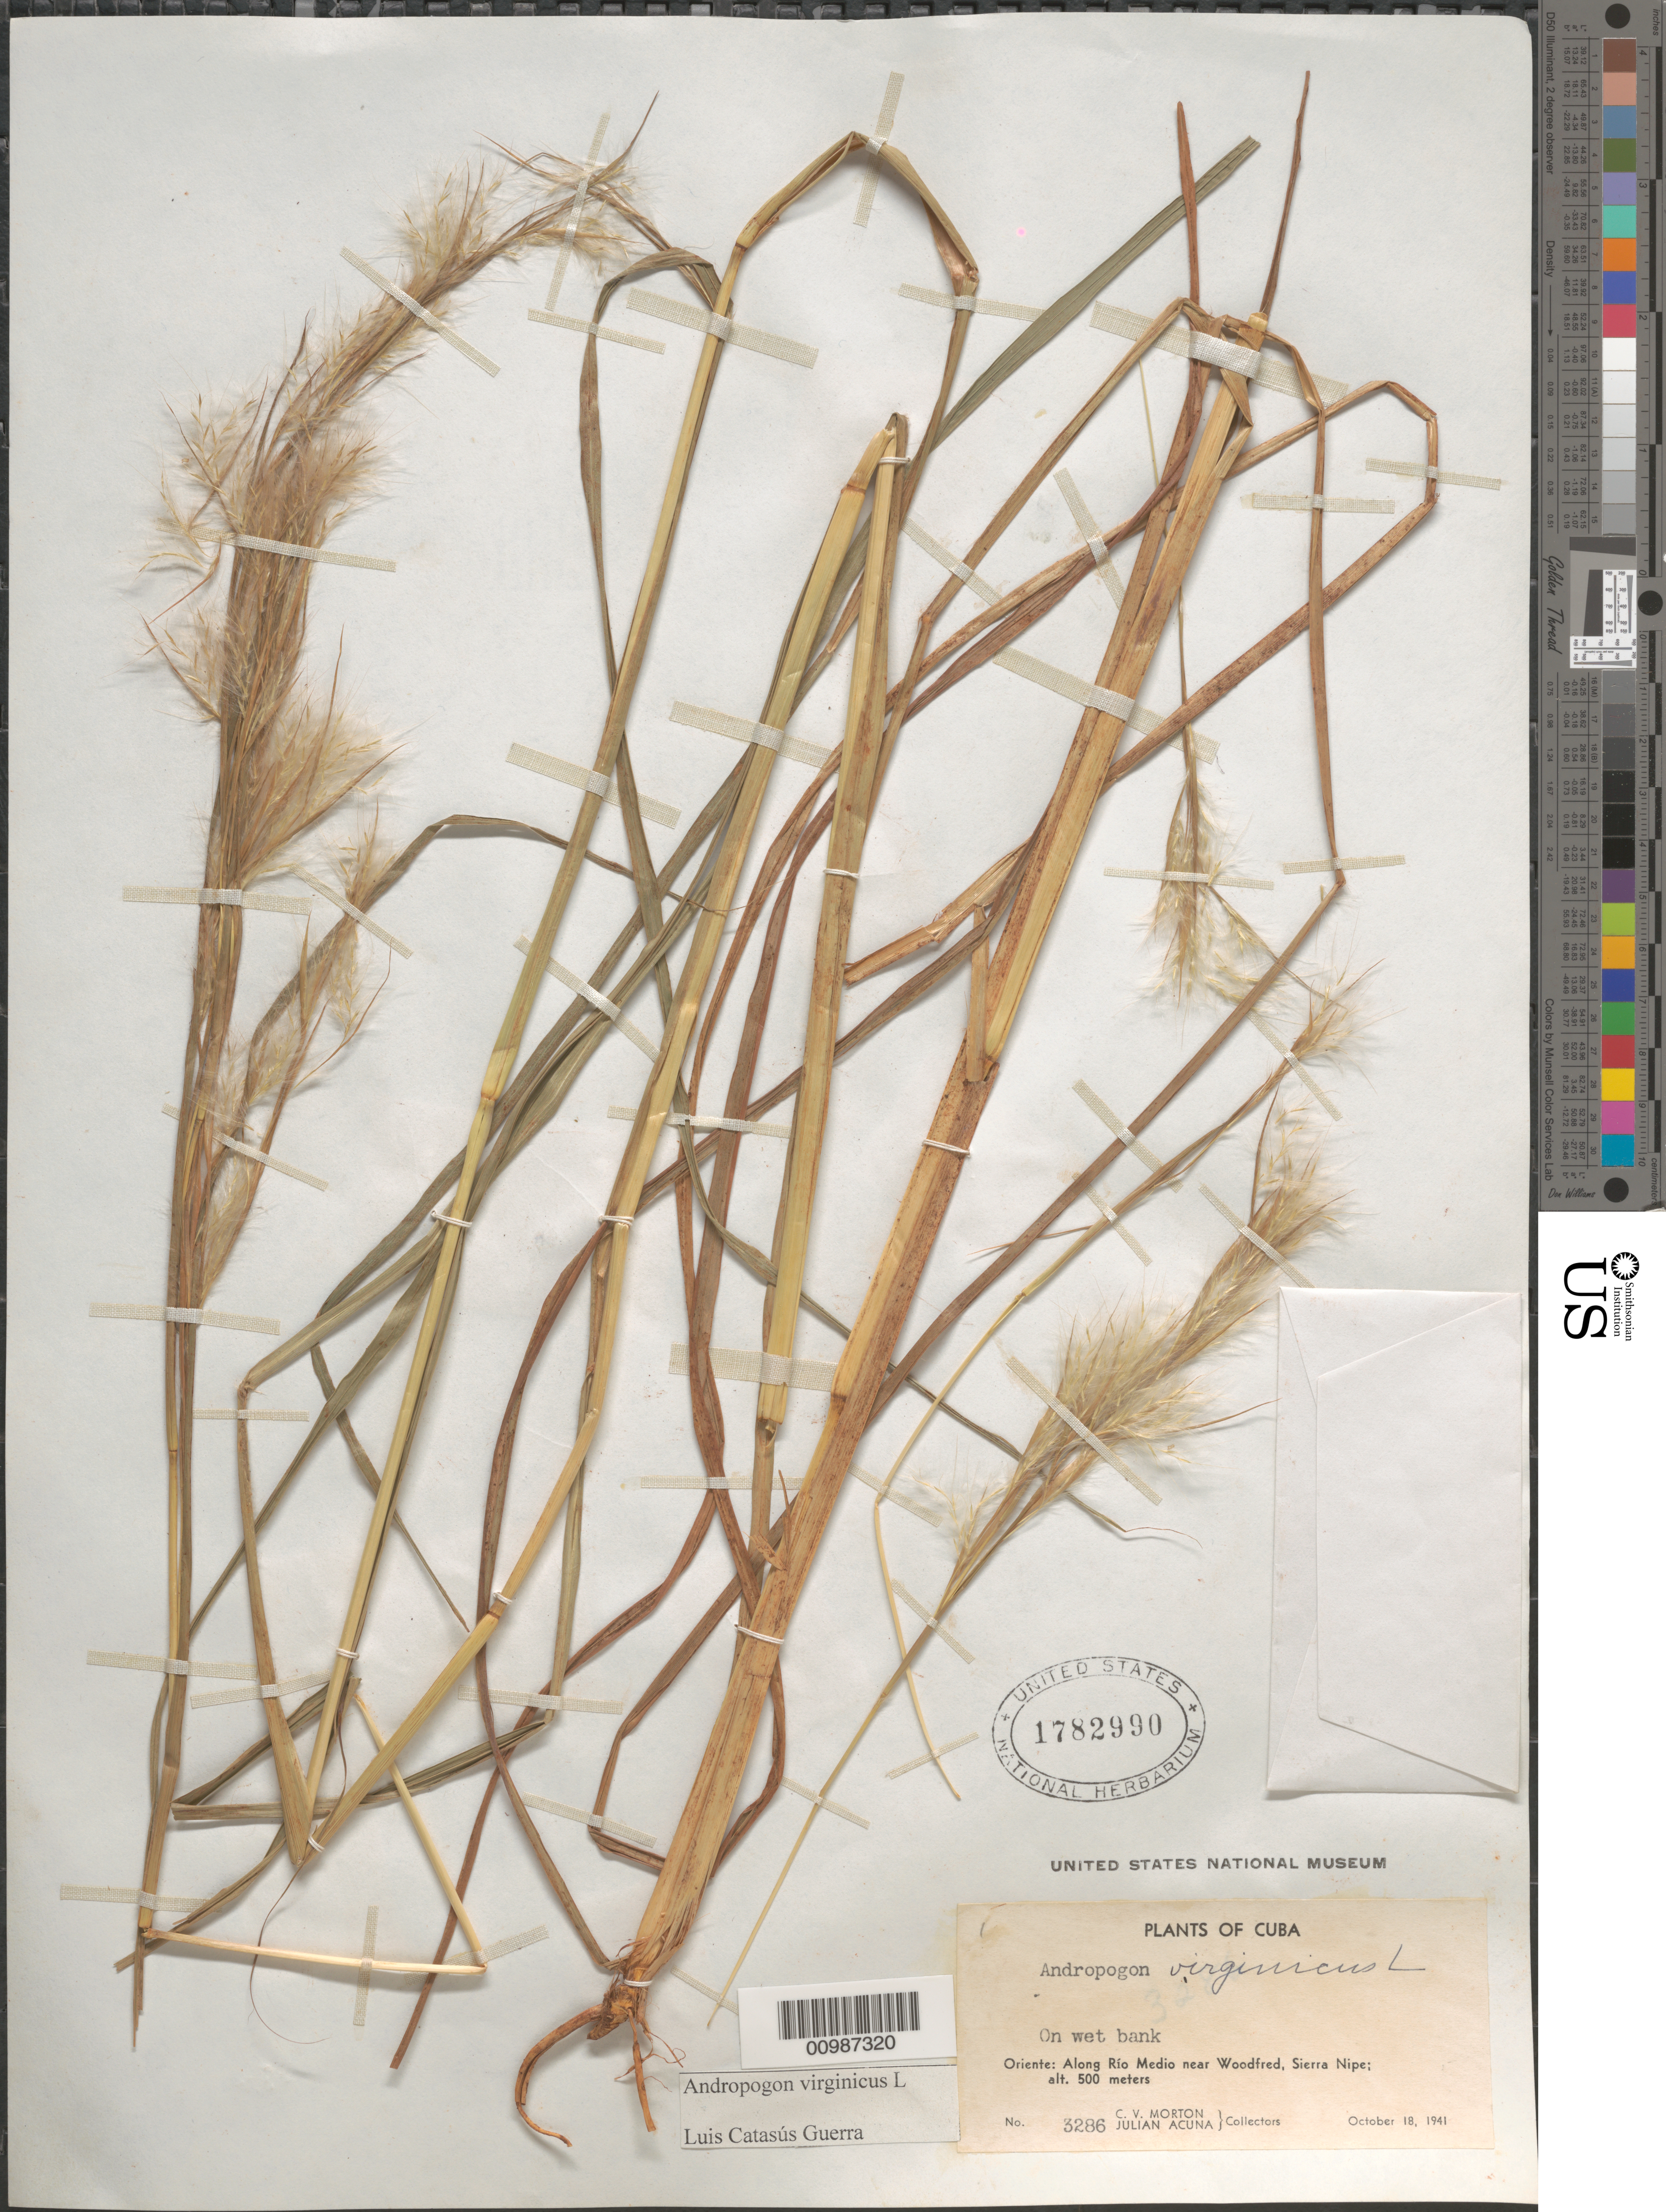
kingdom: Plantae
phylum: Tracheophyta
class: Liliopsida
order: Poales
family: Poaceae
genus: Andropogon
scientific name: Andropogon virginicus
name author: L.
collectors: C. V. Morton & J. Acuña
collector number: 3286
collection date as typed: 18 Oct 1941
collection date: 1941-10-18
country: Cuba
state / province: Holguín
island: Cuba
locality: Along Rio Medio near Woodfred, Sierra Nipe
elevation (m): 500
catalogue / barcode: US 1782990